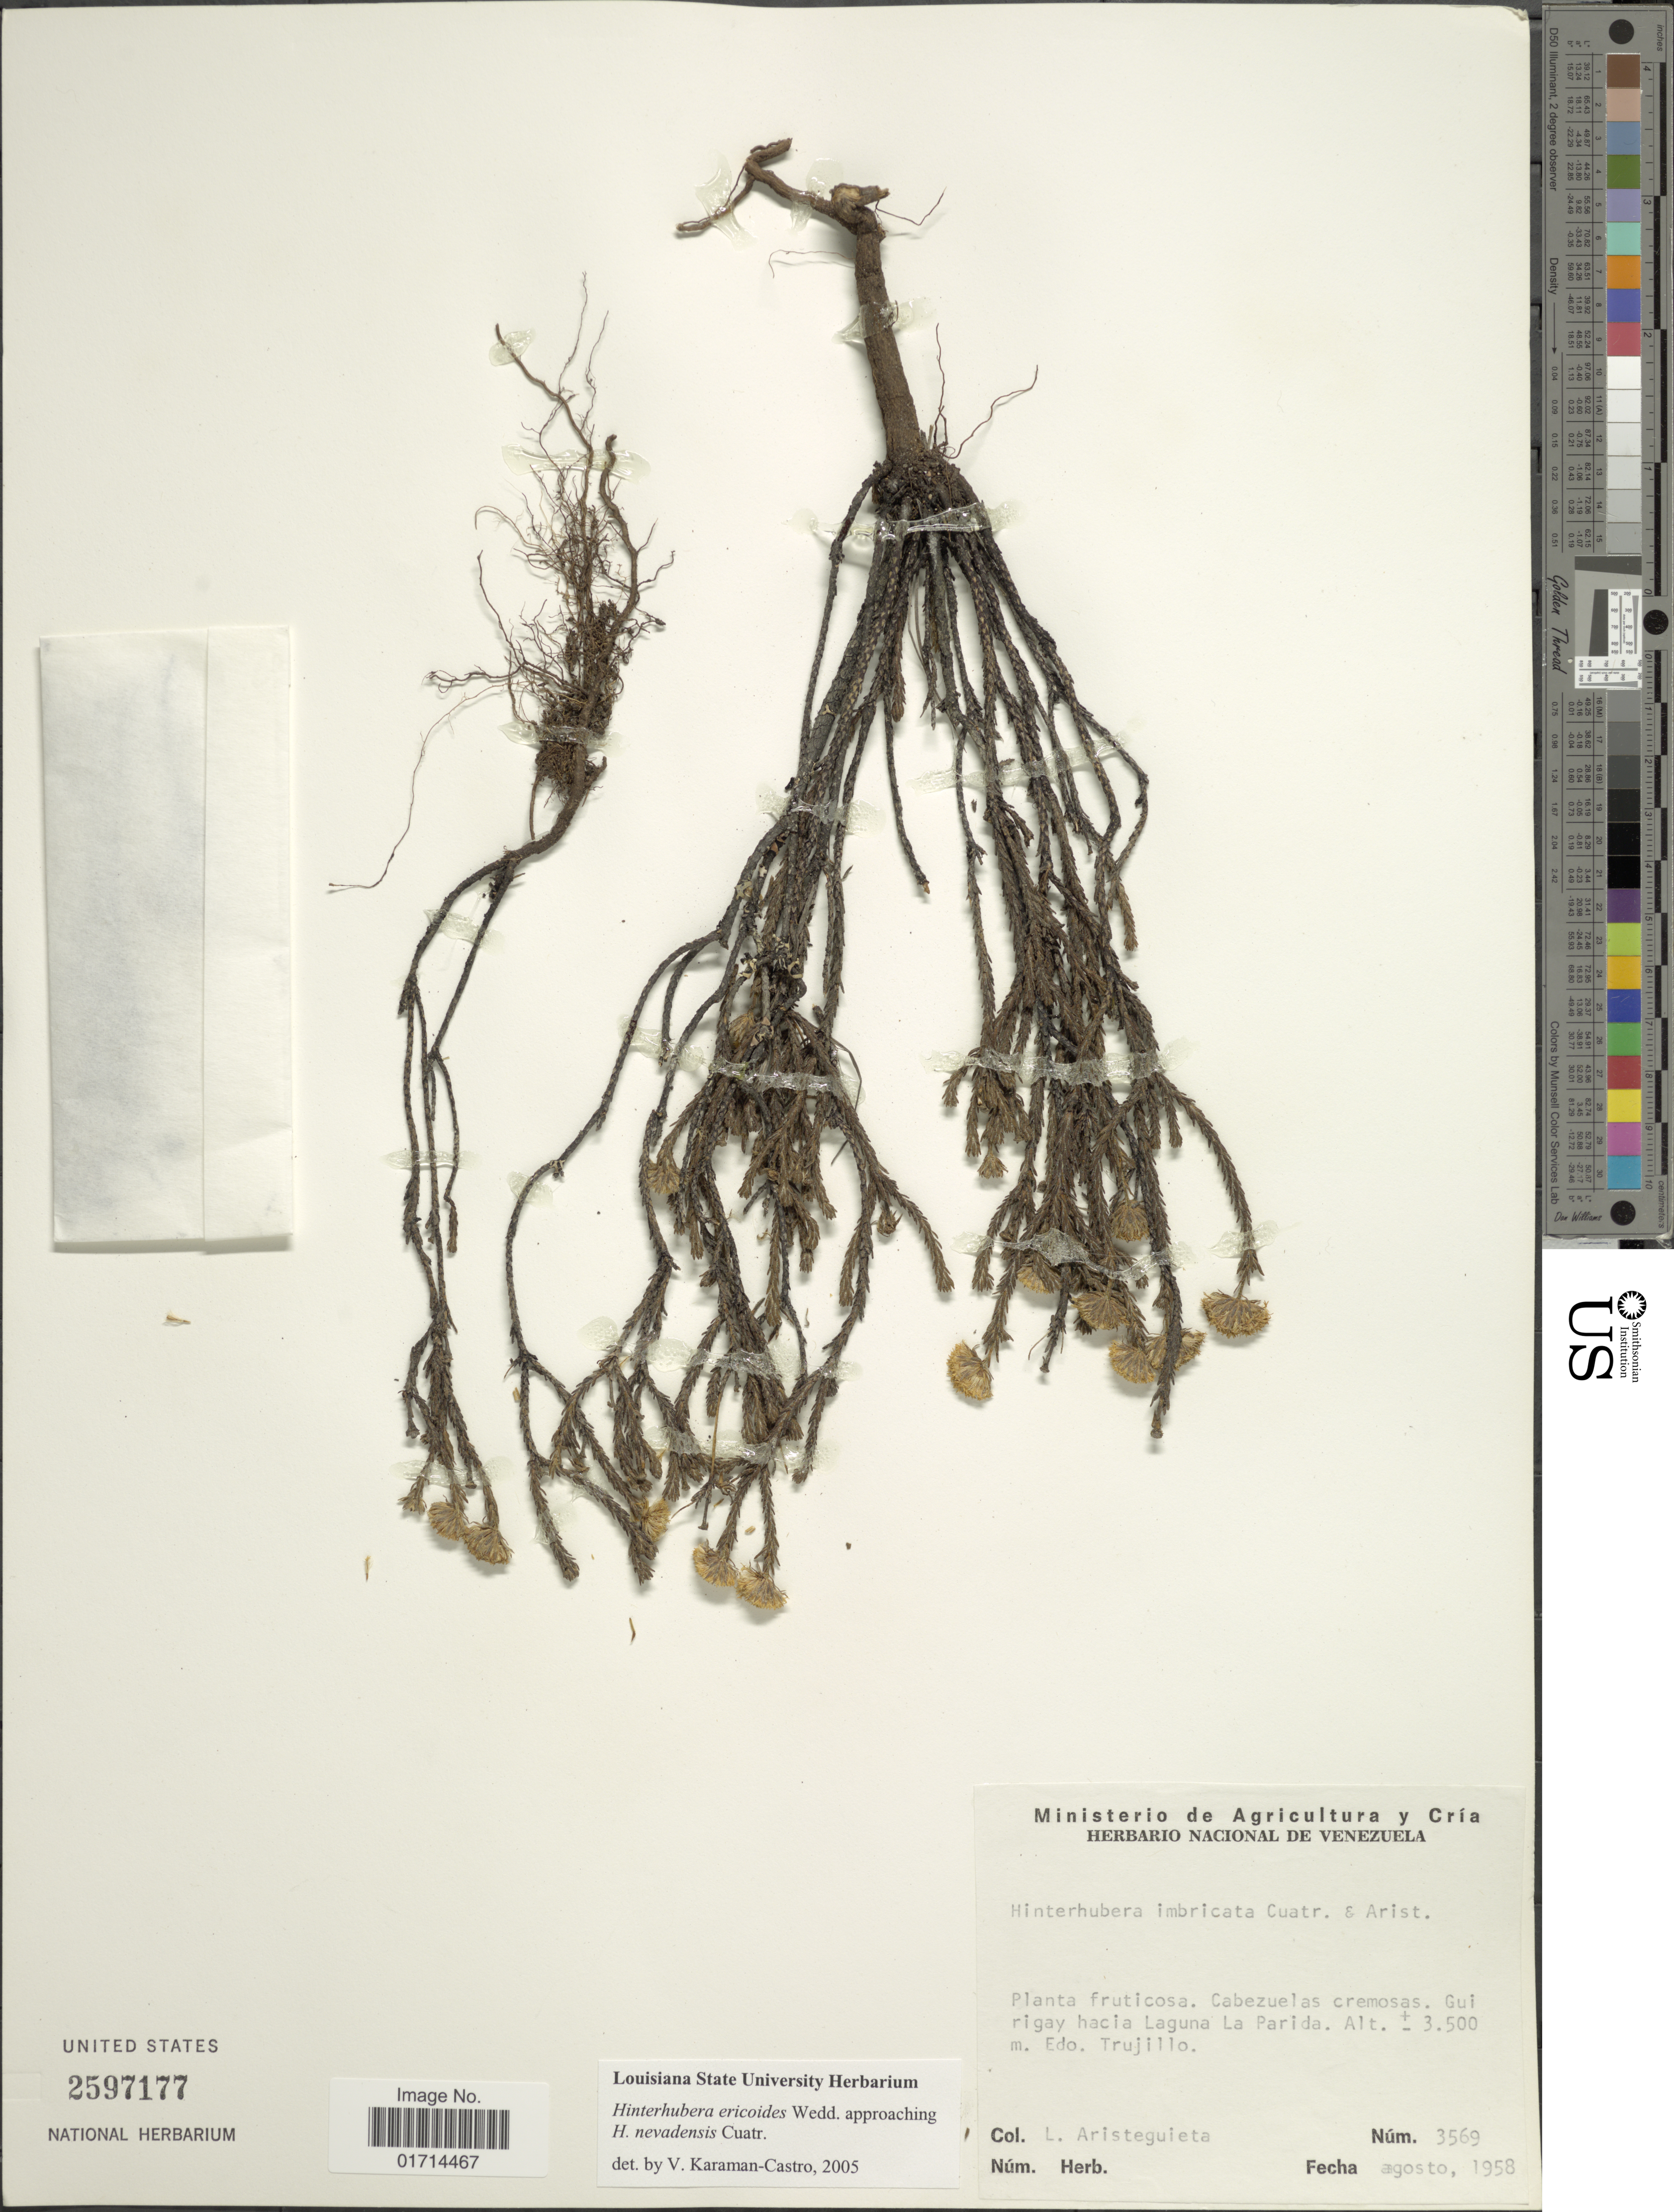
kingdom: Plantae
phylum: Tracheophyta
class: Magnoliopsida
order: Asterales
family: Asteraceae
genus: Hinterhubera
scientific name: Hinterhubera ericoides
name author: Wedd.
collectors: L. Aristeguieta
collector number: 3569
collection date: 1958-08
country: Venezuela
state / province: Trujillo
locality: Guirigay hacia Laguna La Parida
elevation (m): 3500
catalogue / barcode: US 2597177